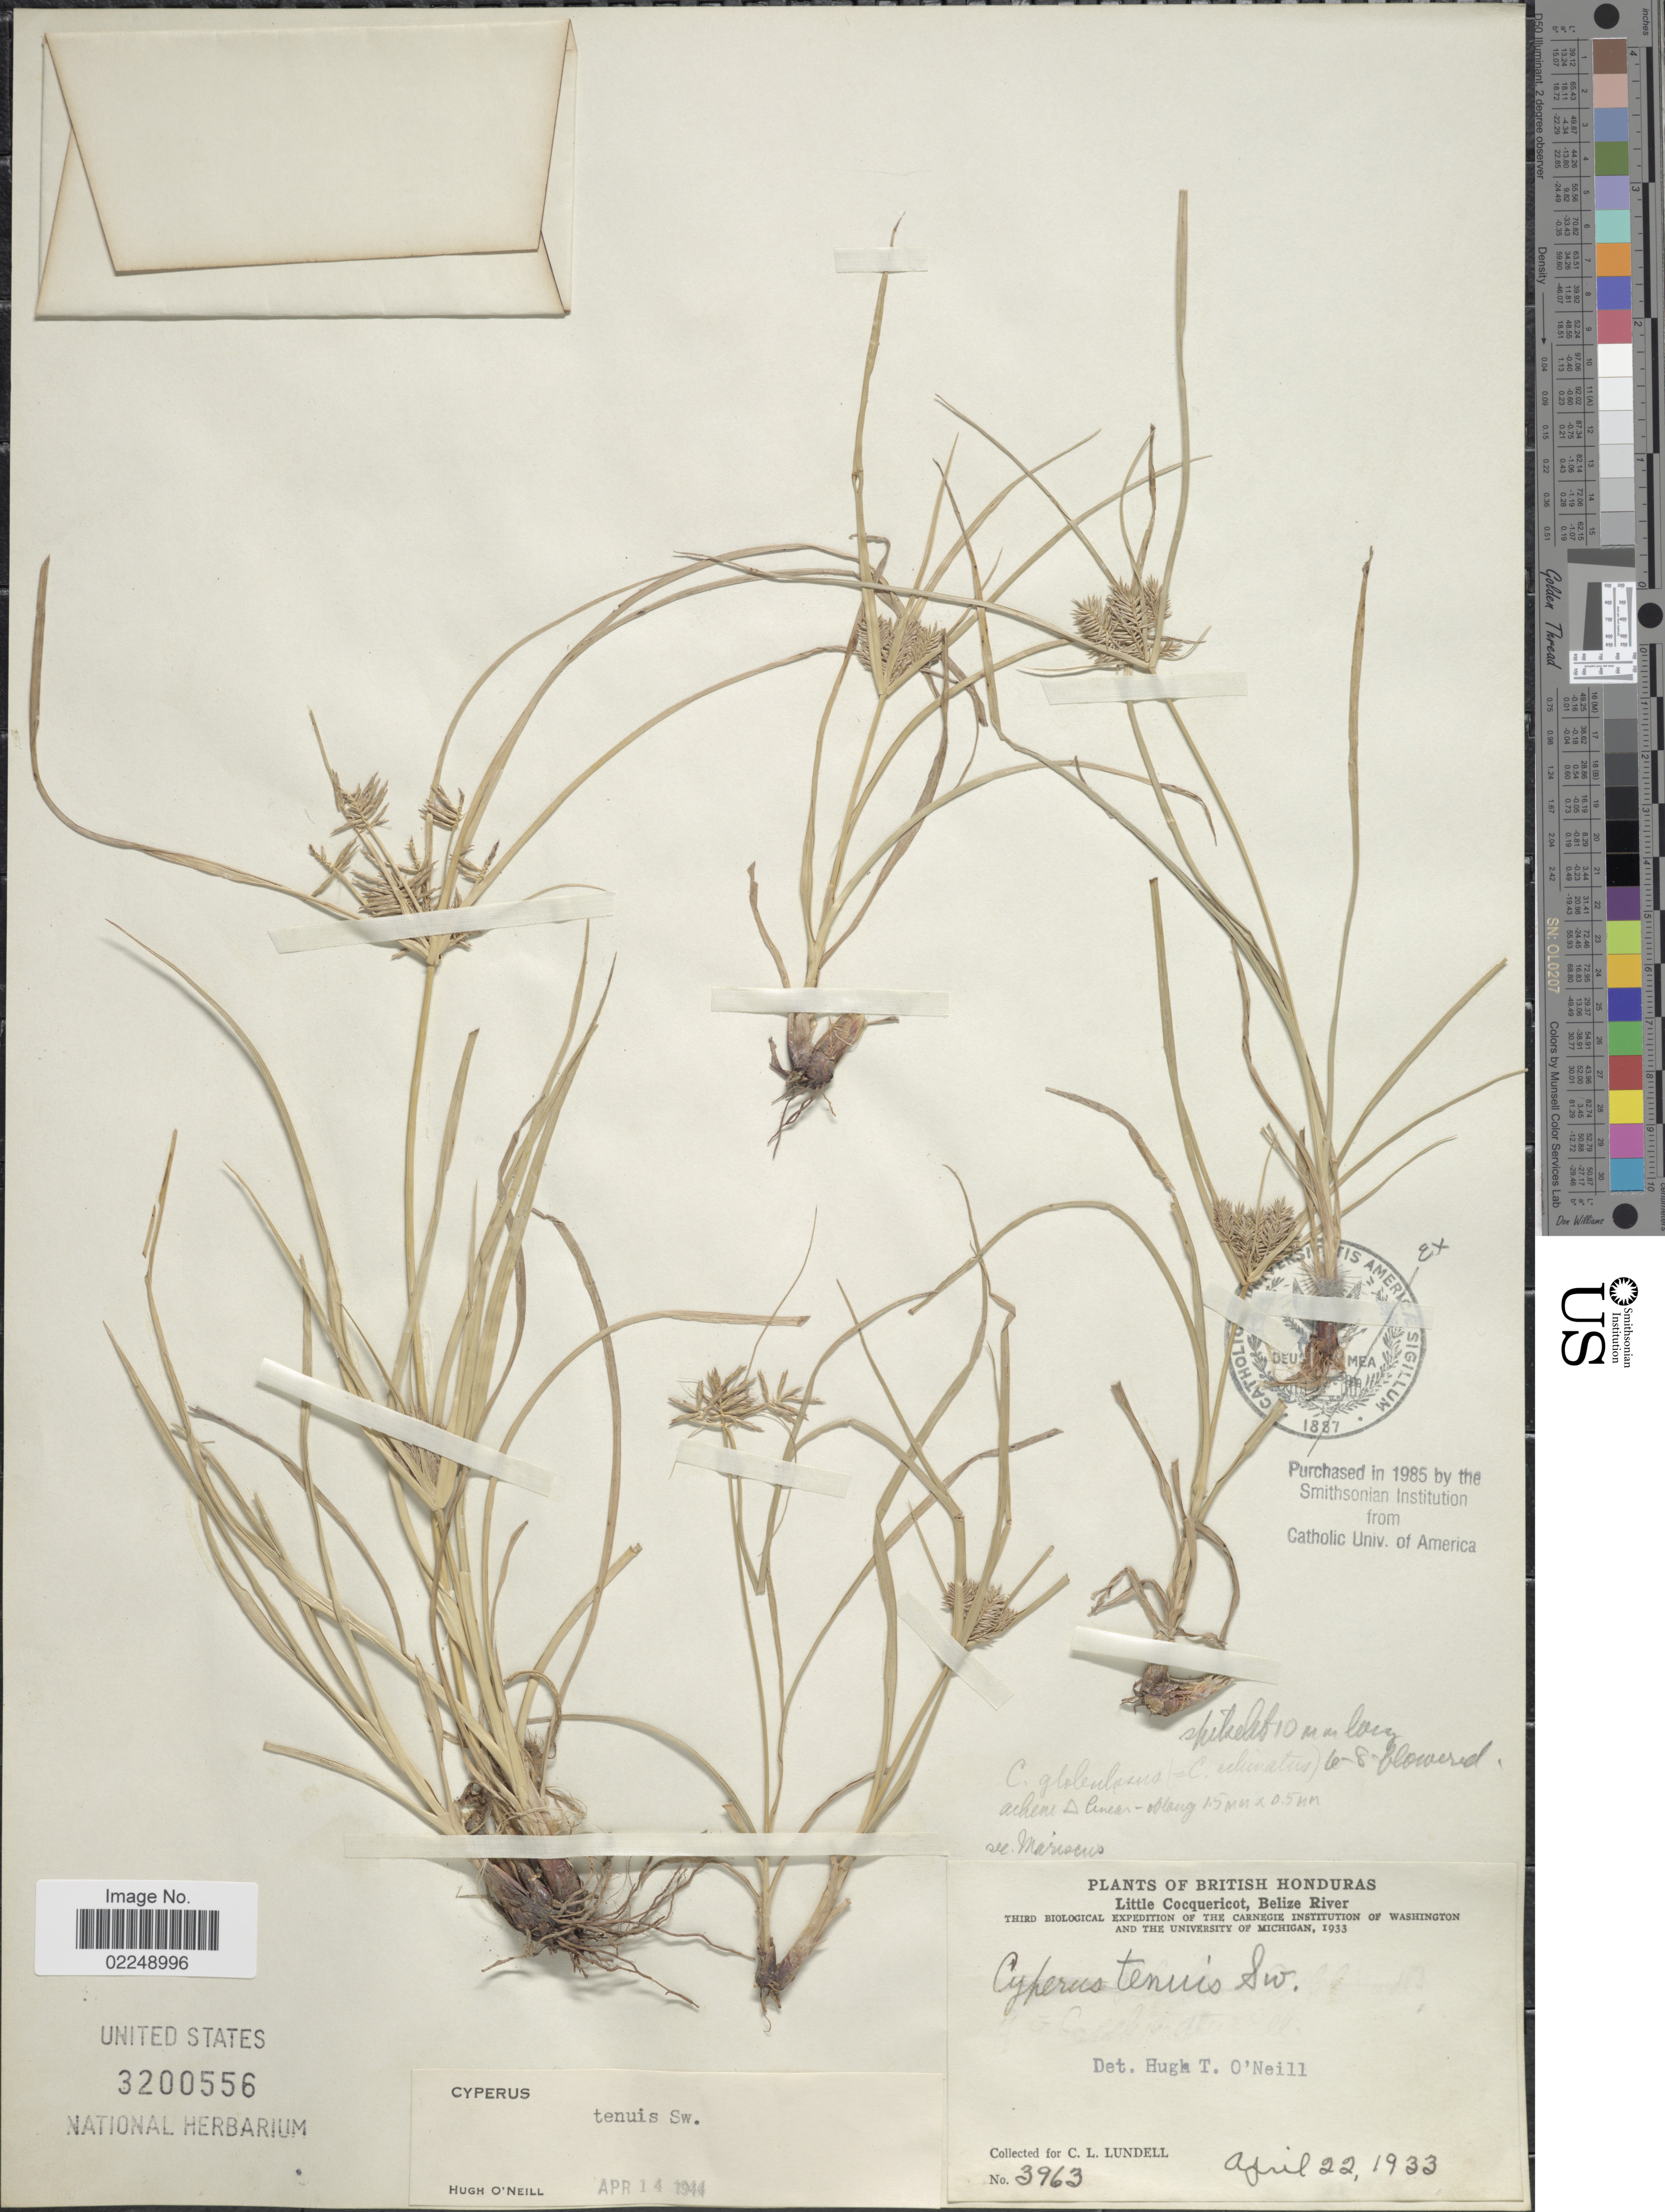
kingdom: Plantae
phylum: Tracheophyta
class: Liliopsida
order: Poales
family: Cyperaceae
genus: Cyperus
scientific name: Cyperus tenuis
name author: Sw.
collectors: C. L. Lundell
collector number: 3963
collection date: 1933-04-22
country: Belize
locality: British Honduras, Little Cocquericot, Belize River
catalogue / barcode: US 3200556